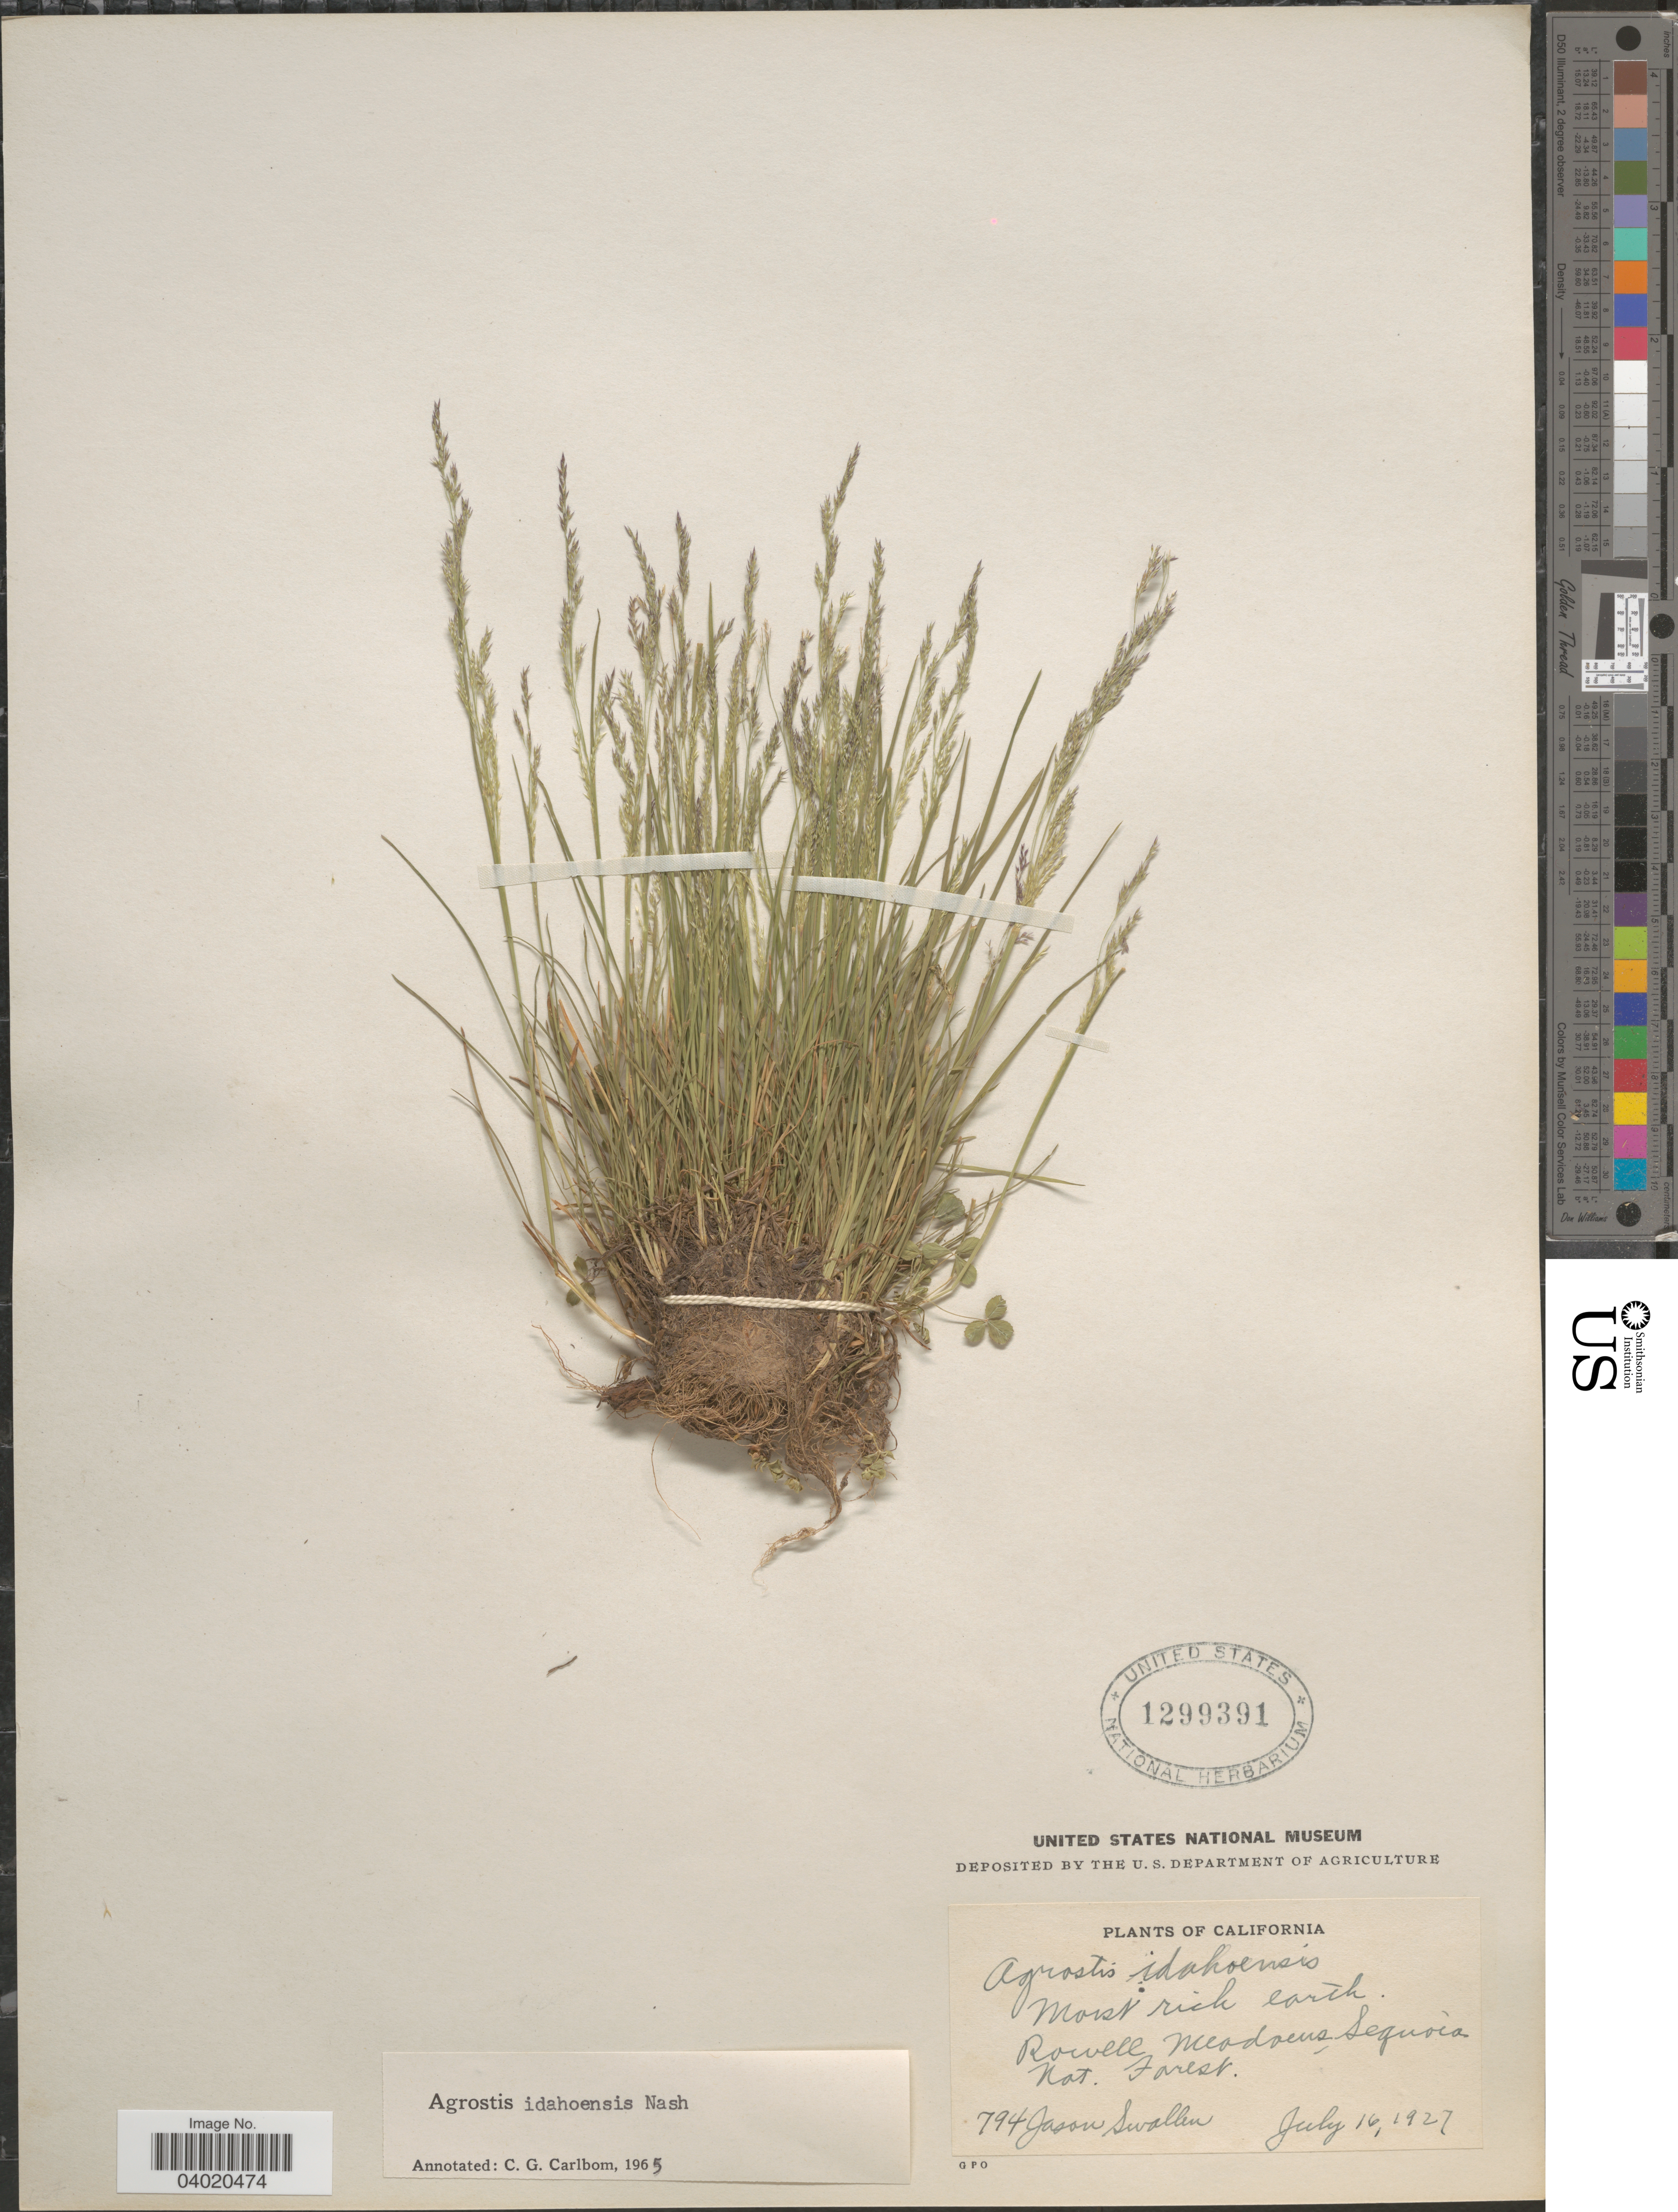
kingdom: Plantae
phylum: Tracheophyta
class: Liliopsida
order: Poales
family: Poaceae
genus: Agrostis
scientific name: Agrostis idahoensis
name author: Nash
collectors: J. R. Swallen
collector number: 794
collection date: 1927-07-16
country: United States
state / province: California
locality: Rowell Meadows, Sequoia Nat. Forest.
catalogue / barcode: US 1299391